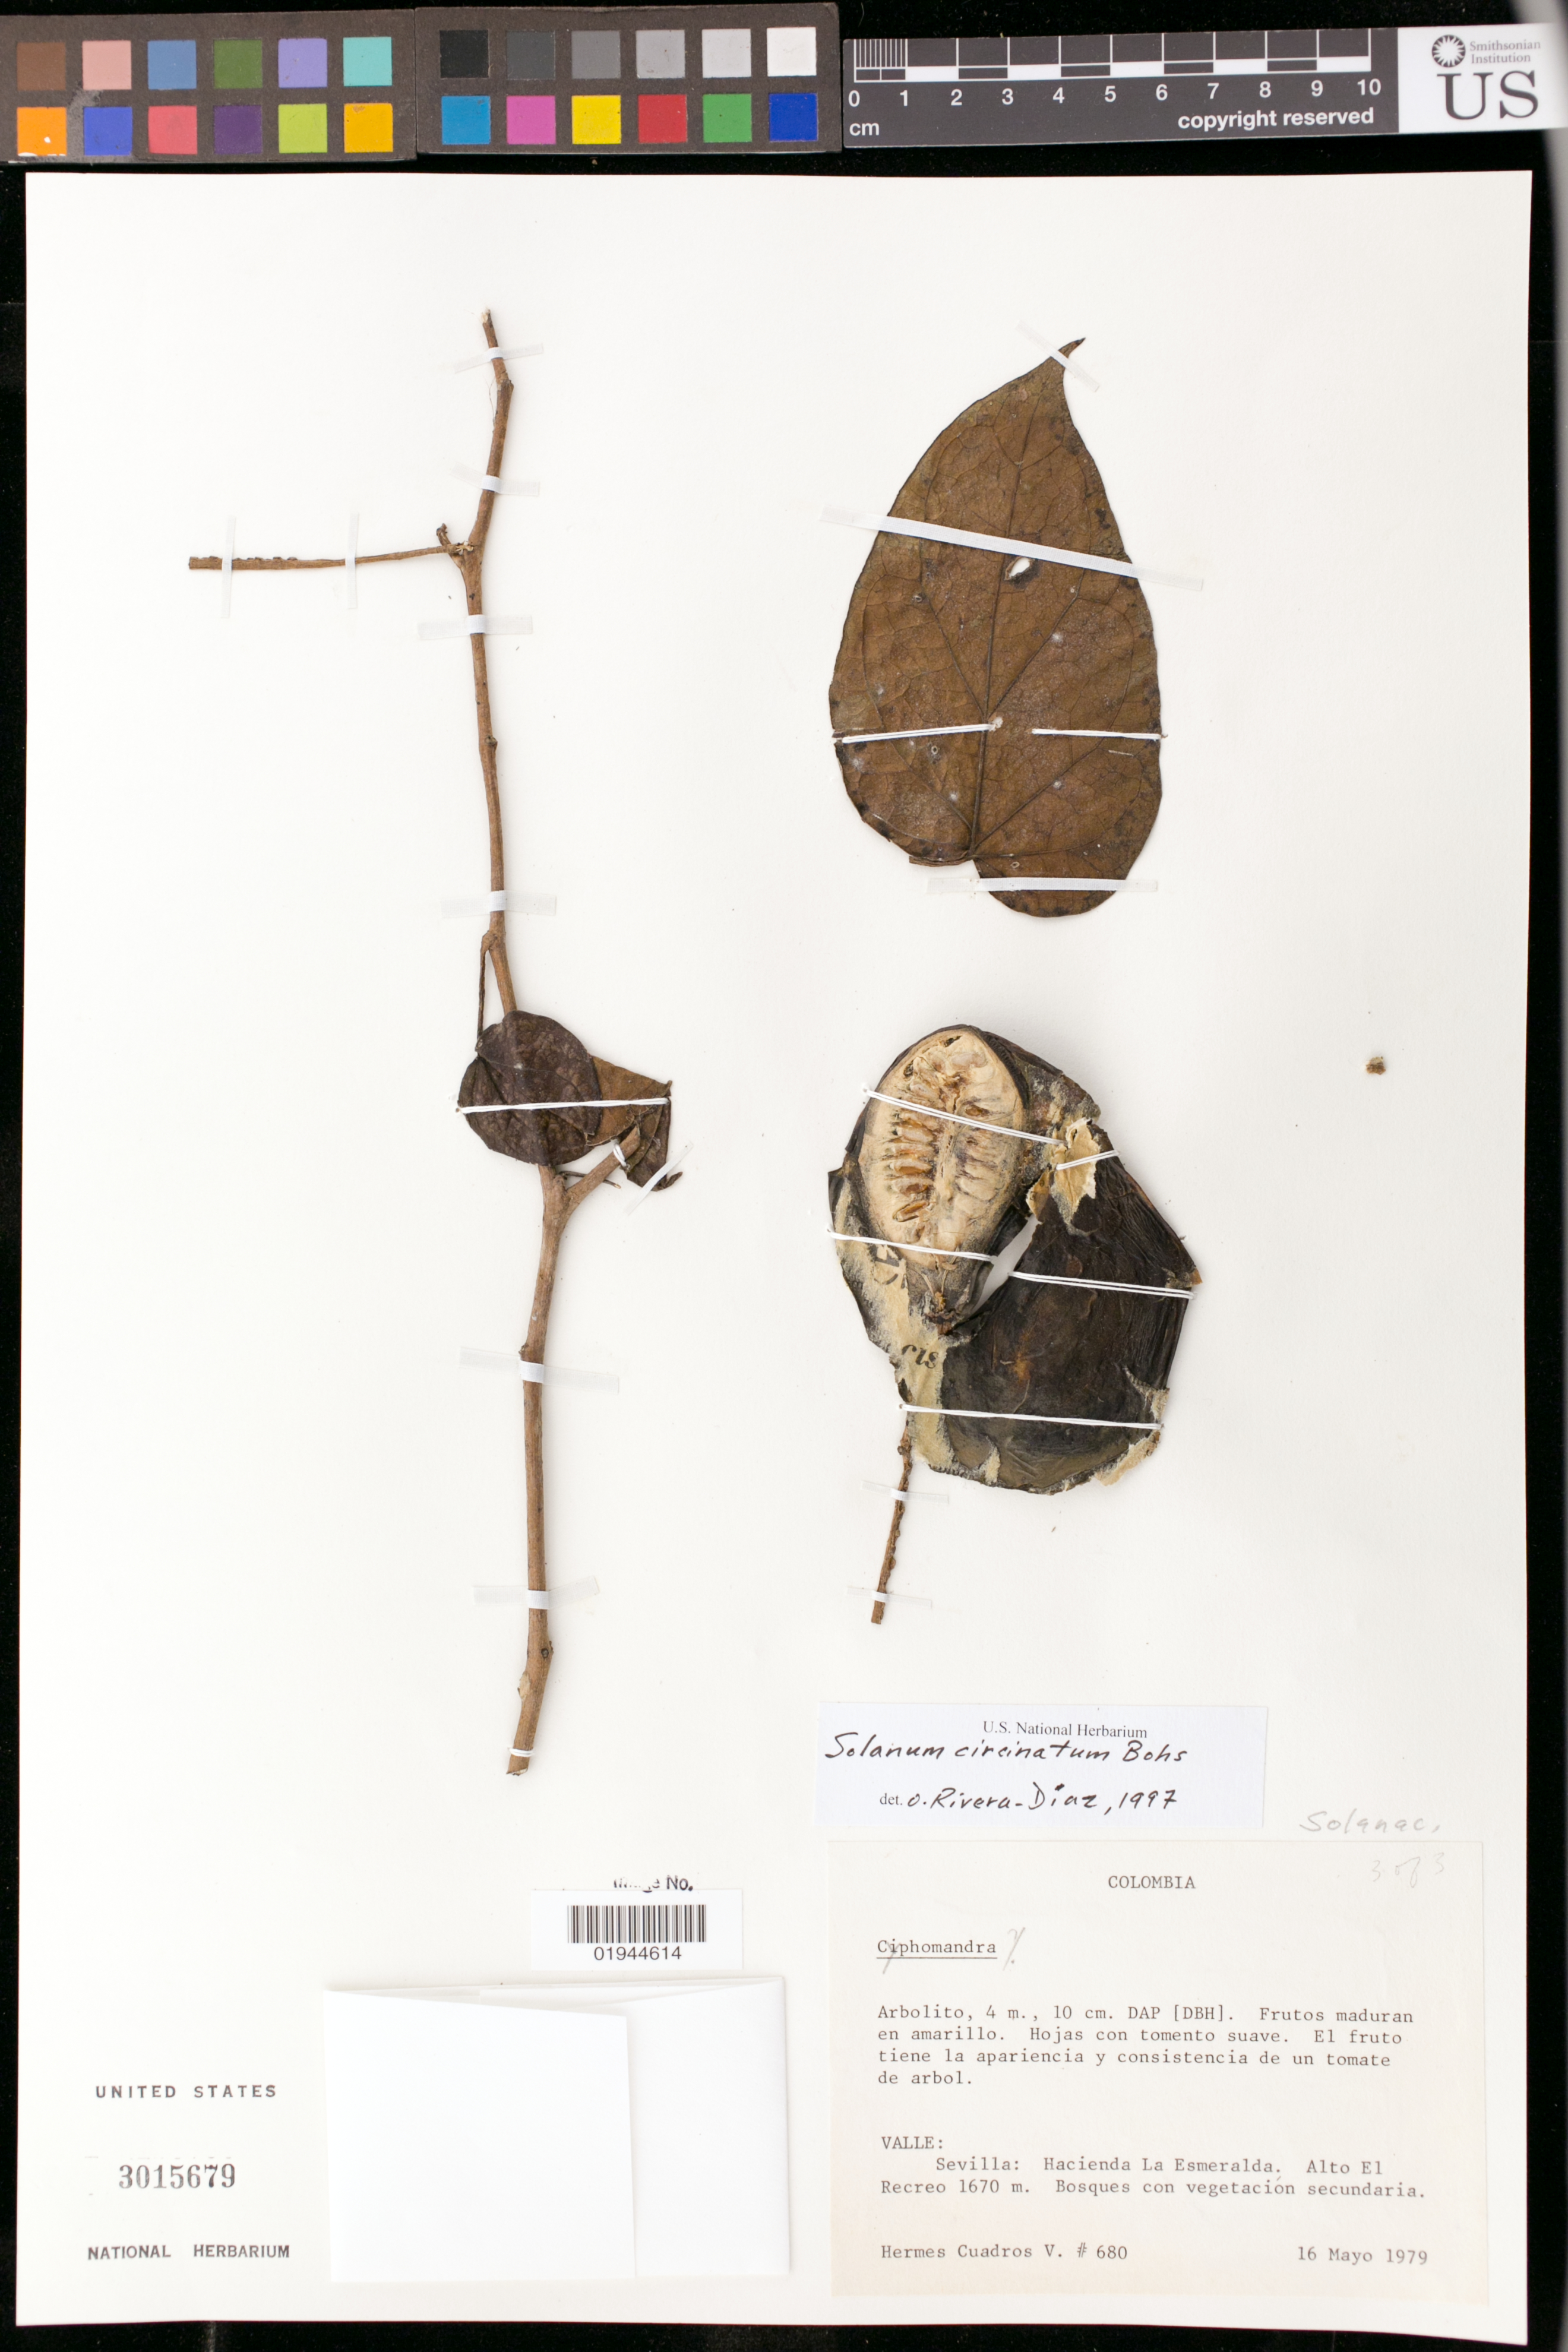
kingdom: Plantae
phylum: Tracheophyta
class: Magnoliopsida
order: Solanales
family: Solanaceae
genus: Solanum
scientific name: Solanum circinatum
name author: Bohs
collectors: H. Cuadros V.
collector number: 680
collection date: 1979-05-16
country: Colombia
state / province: Valle del Cauca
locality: Valle: Sevilla: Hacienda La Esmeralda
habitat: bosques con vegetacion secundaria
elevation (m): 1670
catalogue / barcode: US 3015679